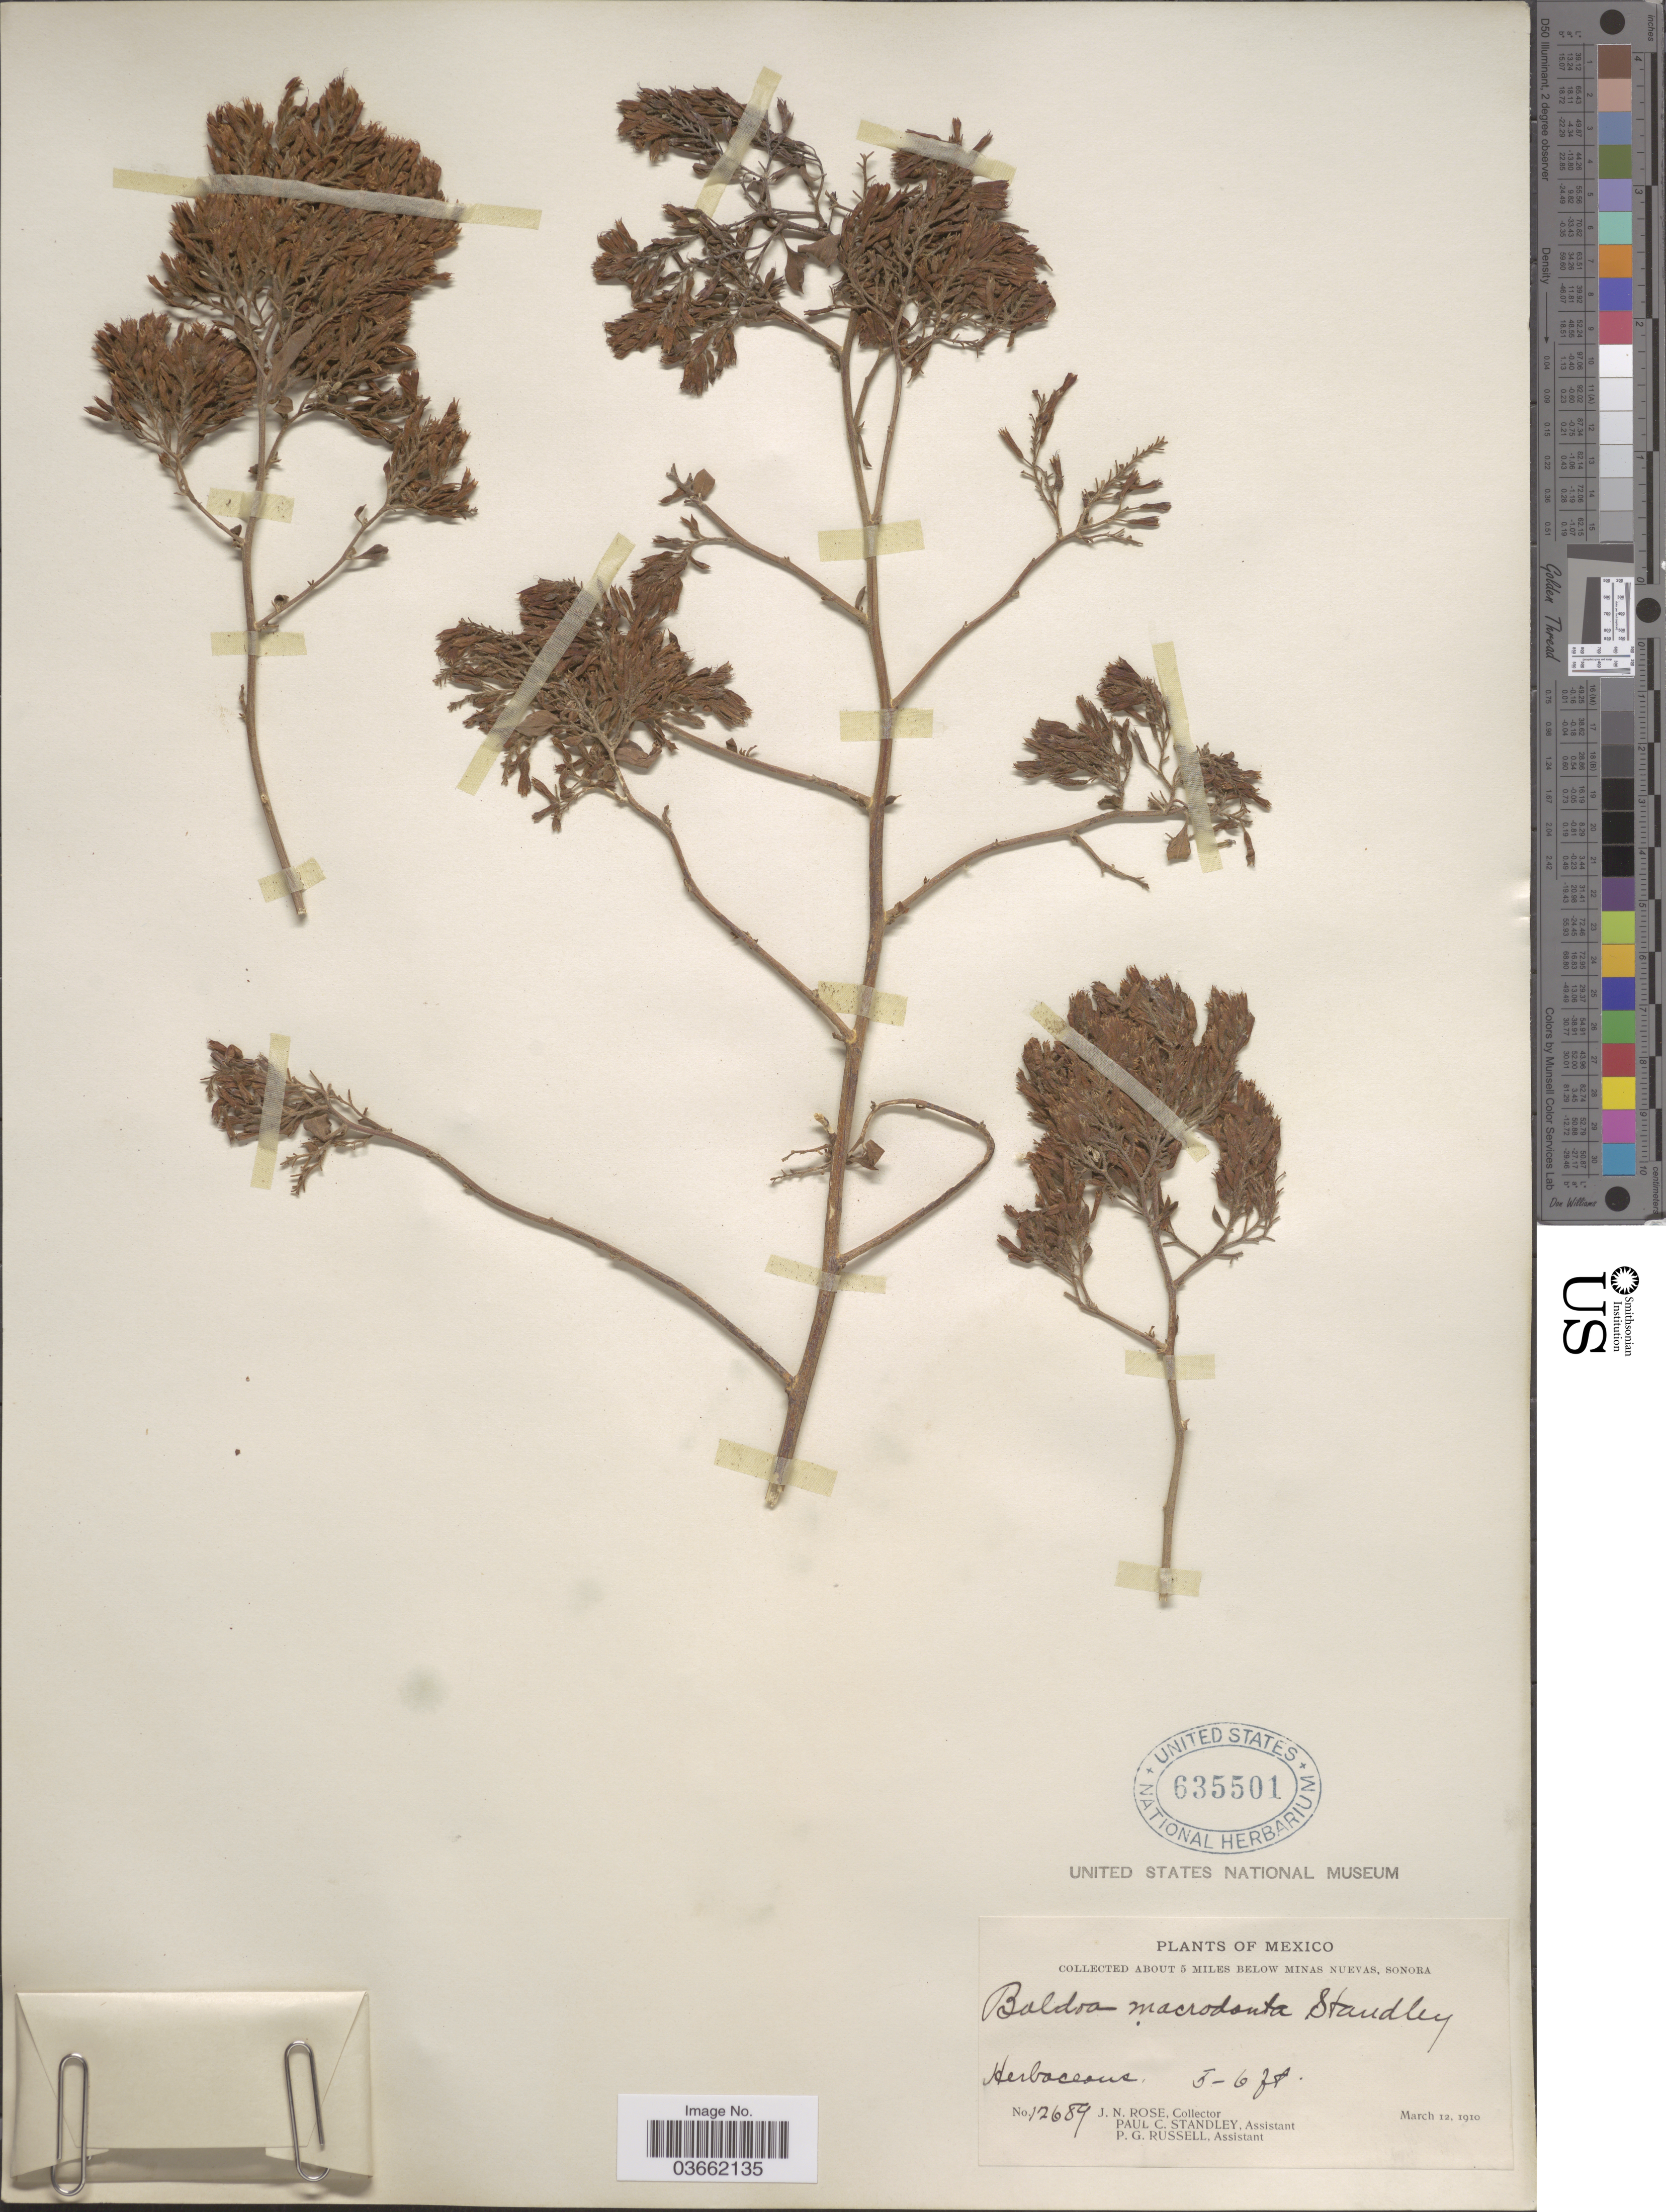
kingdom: Plantae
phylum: Tracheophyta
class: Magnoliopsida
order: Caryophyllales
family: Nyctaginaceae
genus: Salpianthus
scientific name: Salpianthus macrodontus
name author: Standl.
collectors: J. N. Rose, P. C. Standley & P. G. Russell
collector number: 12689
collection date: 1910-03-12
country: Mexico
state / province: Sonora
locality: About 5 miles below Minas Nuevas.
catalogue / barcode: US 635501